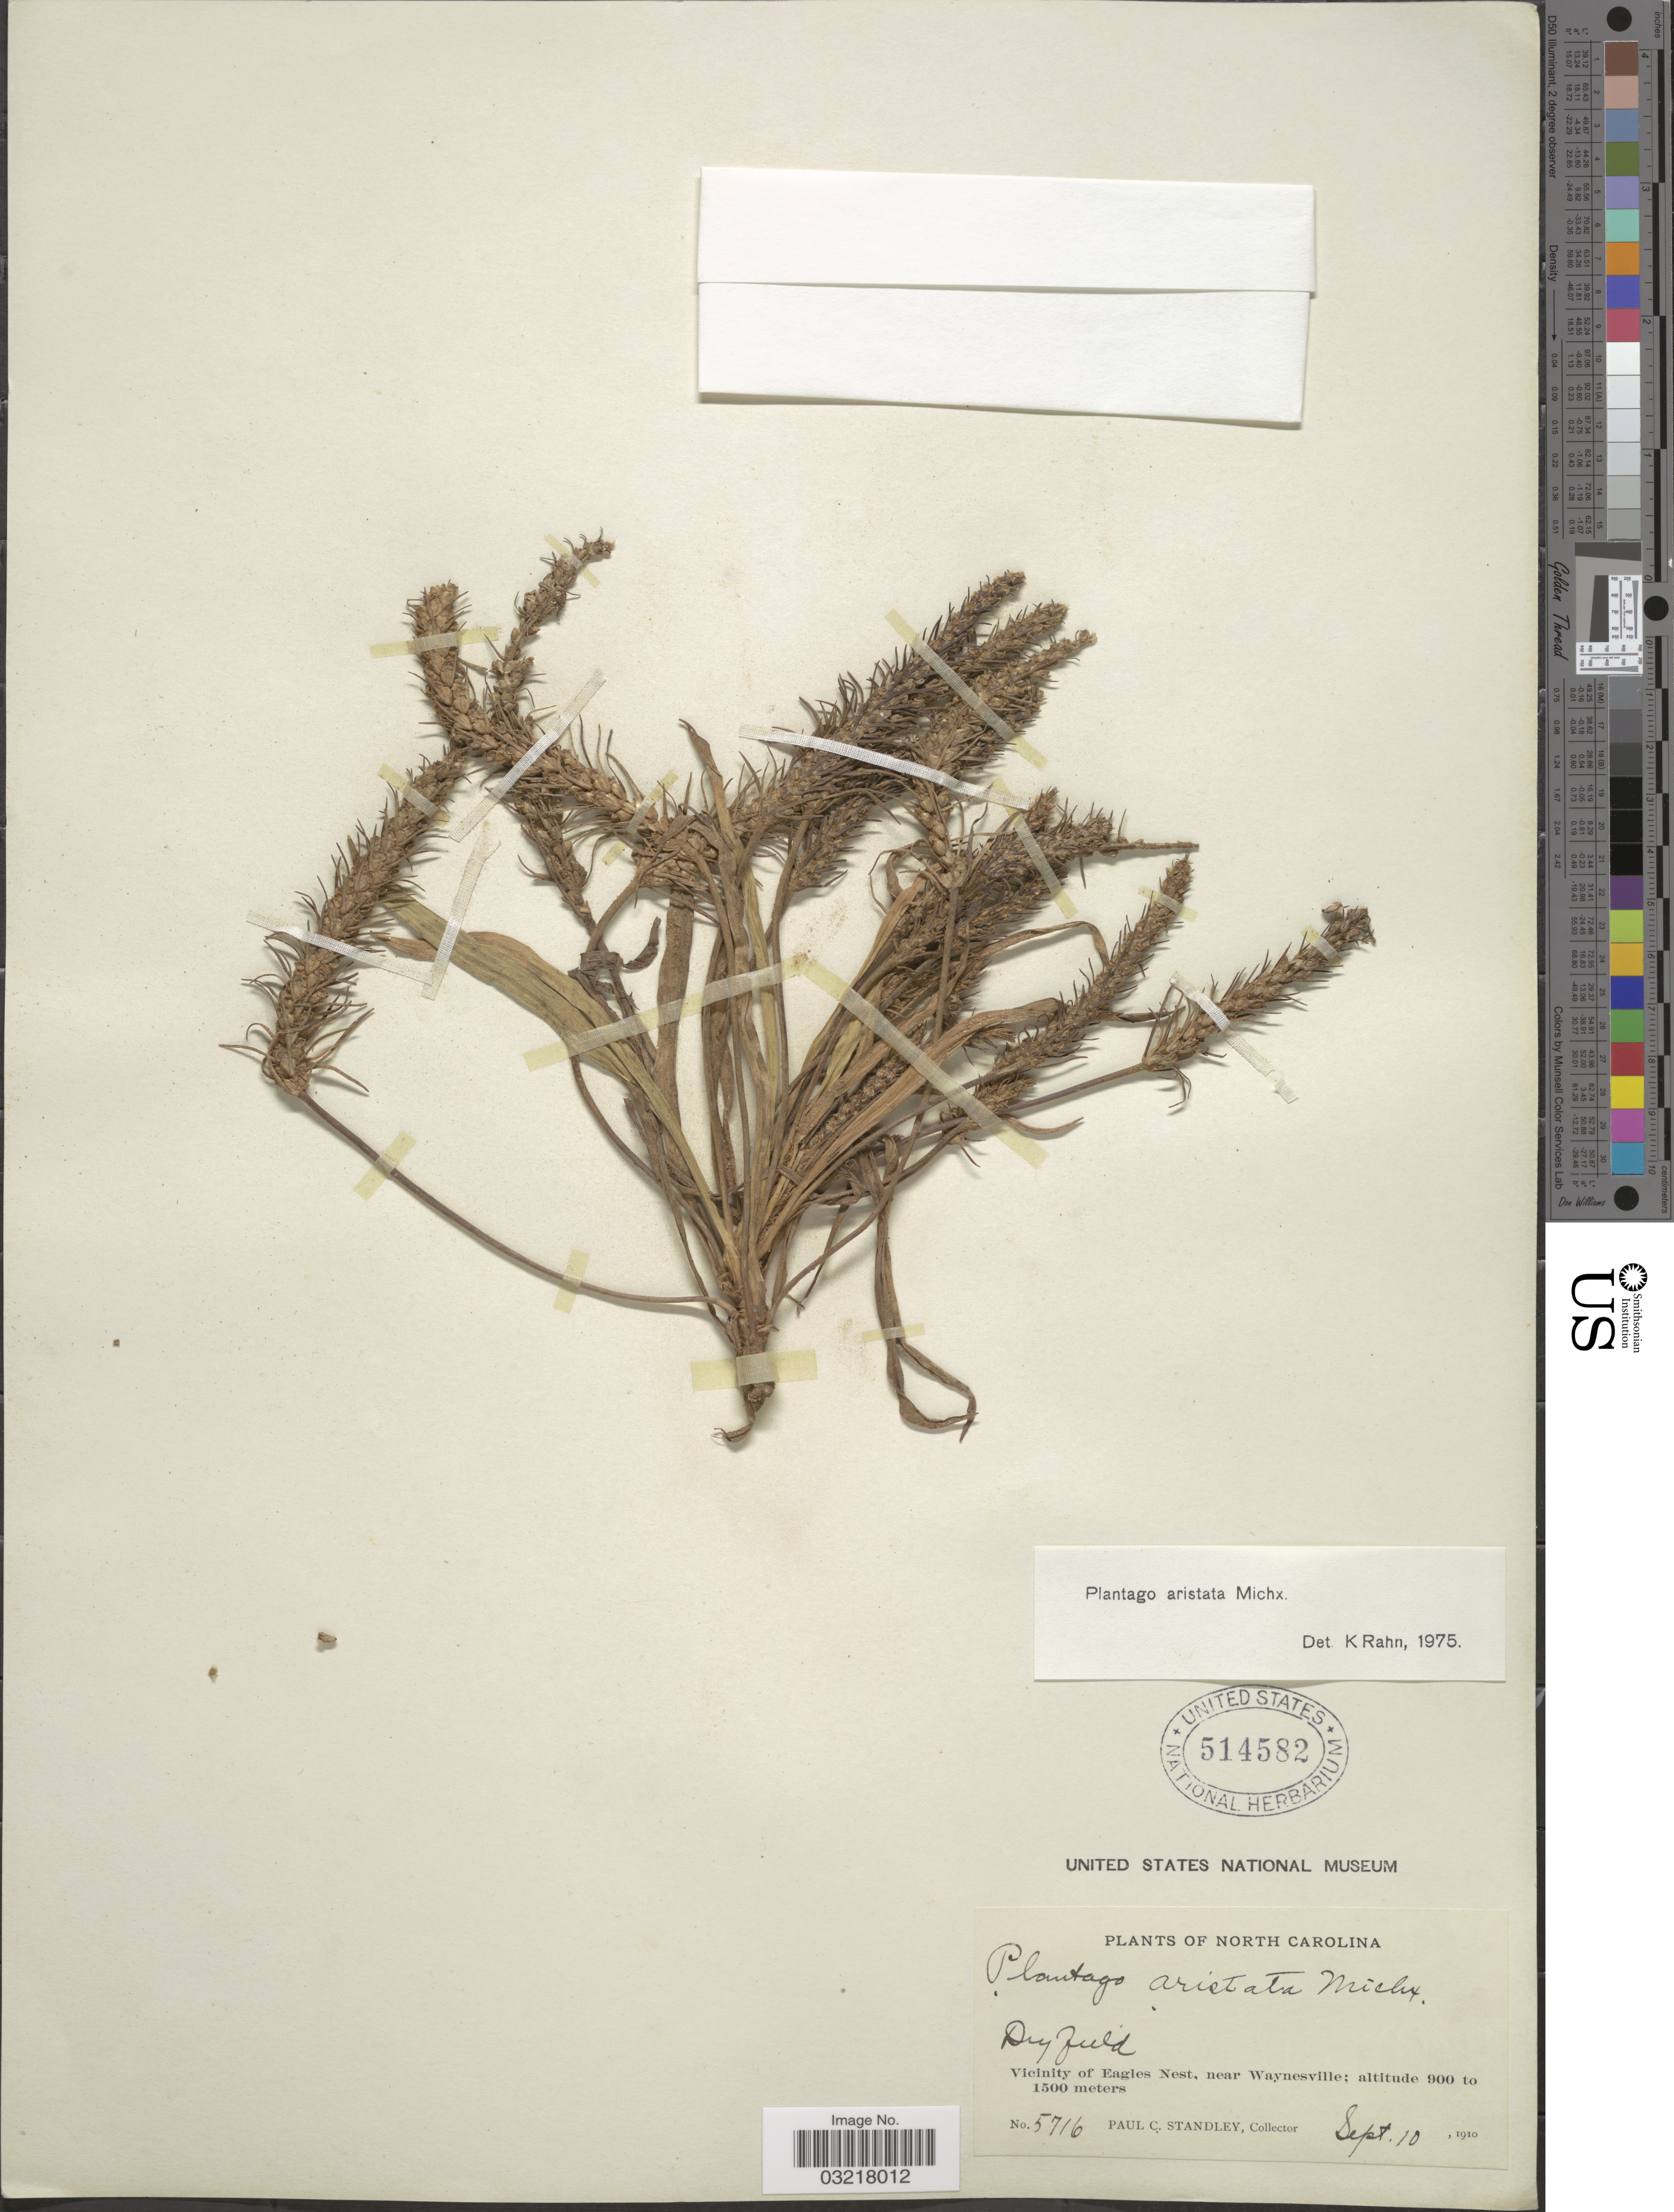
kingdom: Plantae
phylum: Tracheophyta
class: Magnoliopsida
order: Lamiales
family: Plantaginaceae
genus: Plantago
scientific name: Plantago aristata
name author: Michx.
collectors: P. C. Standley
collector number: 5716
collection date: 1910-09-10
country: United States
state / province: North Carolina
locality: Vicinity of Eagles Nest, near Waynesville.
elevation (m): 900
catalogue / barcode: US 514582